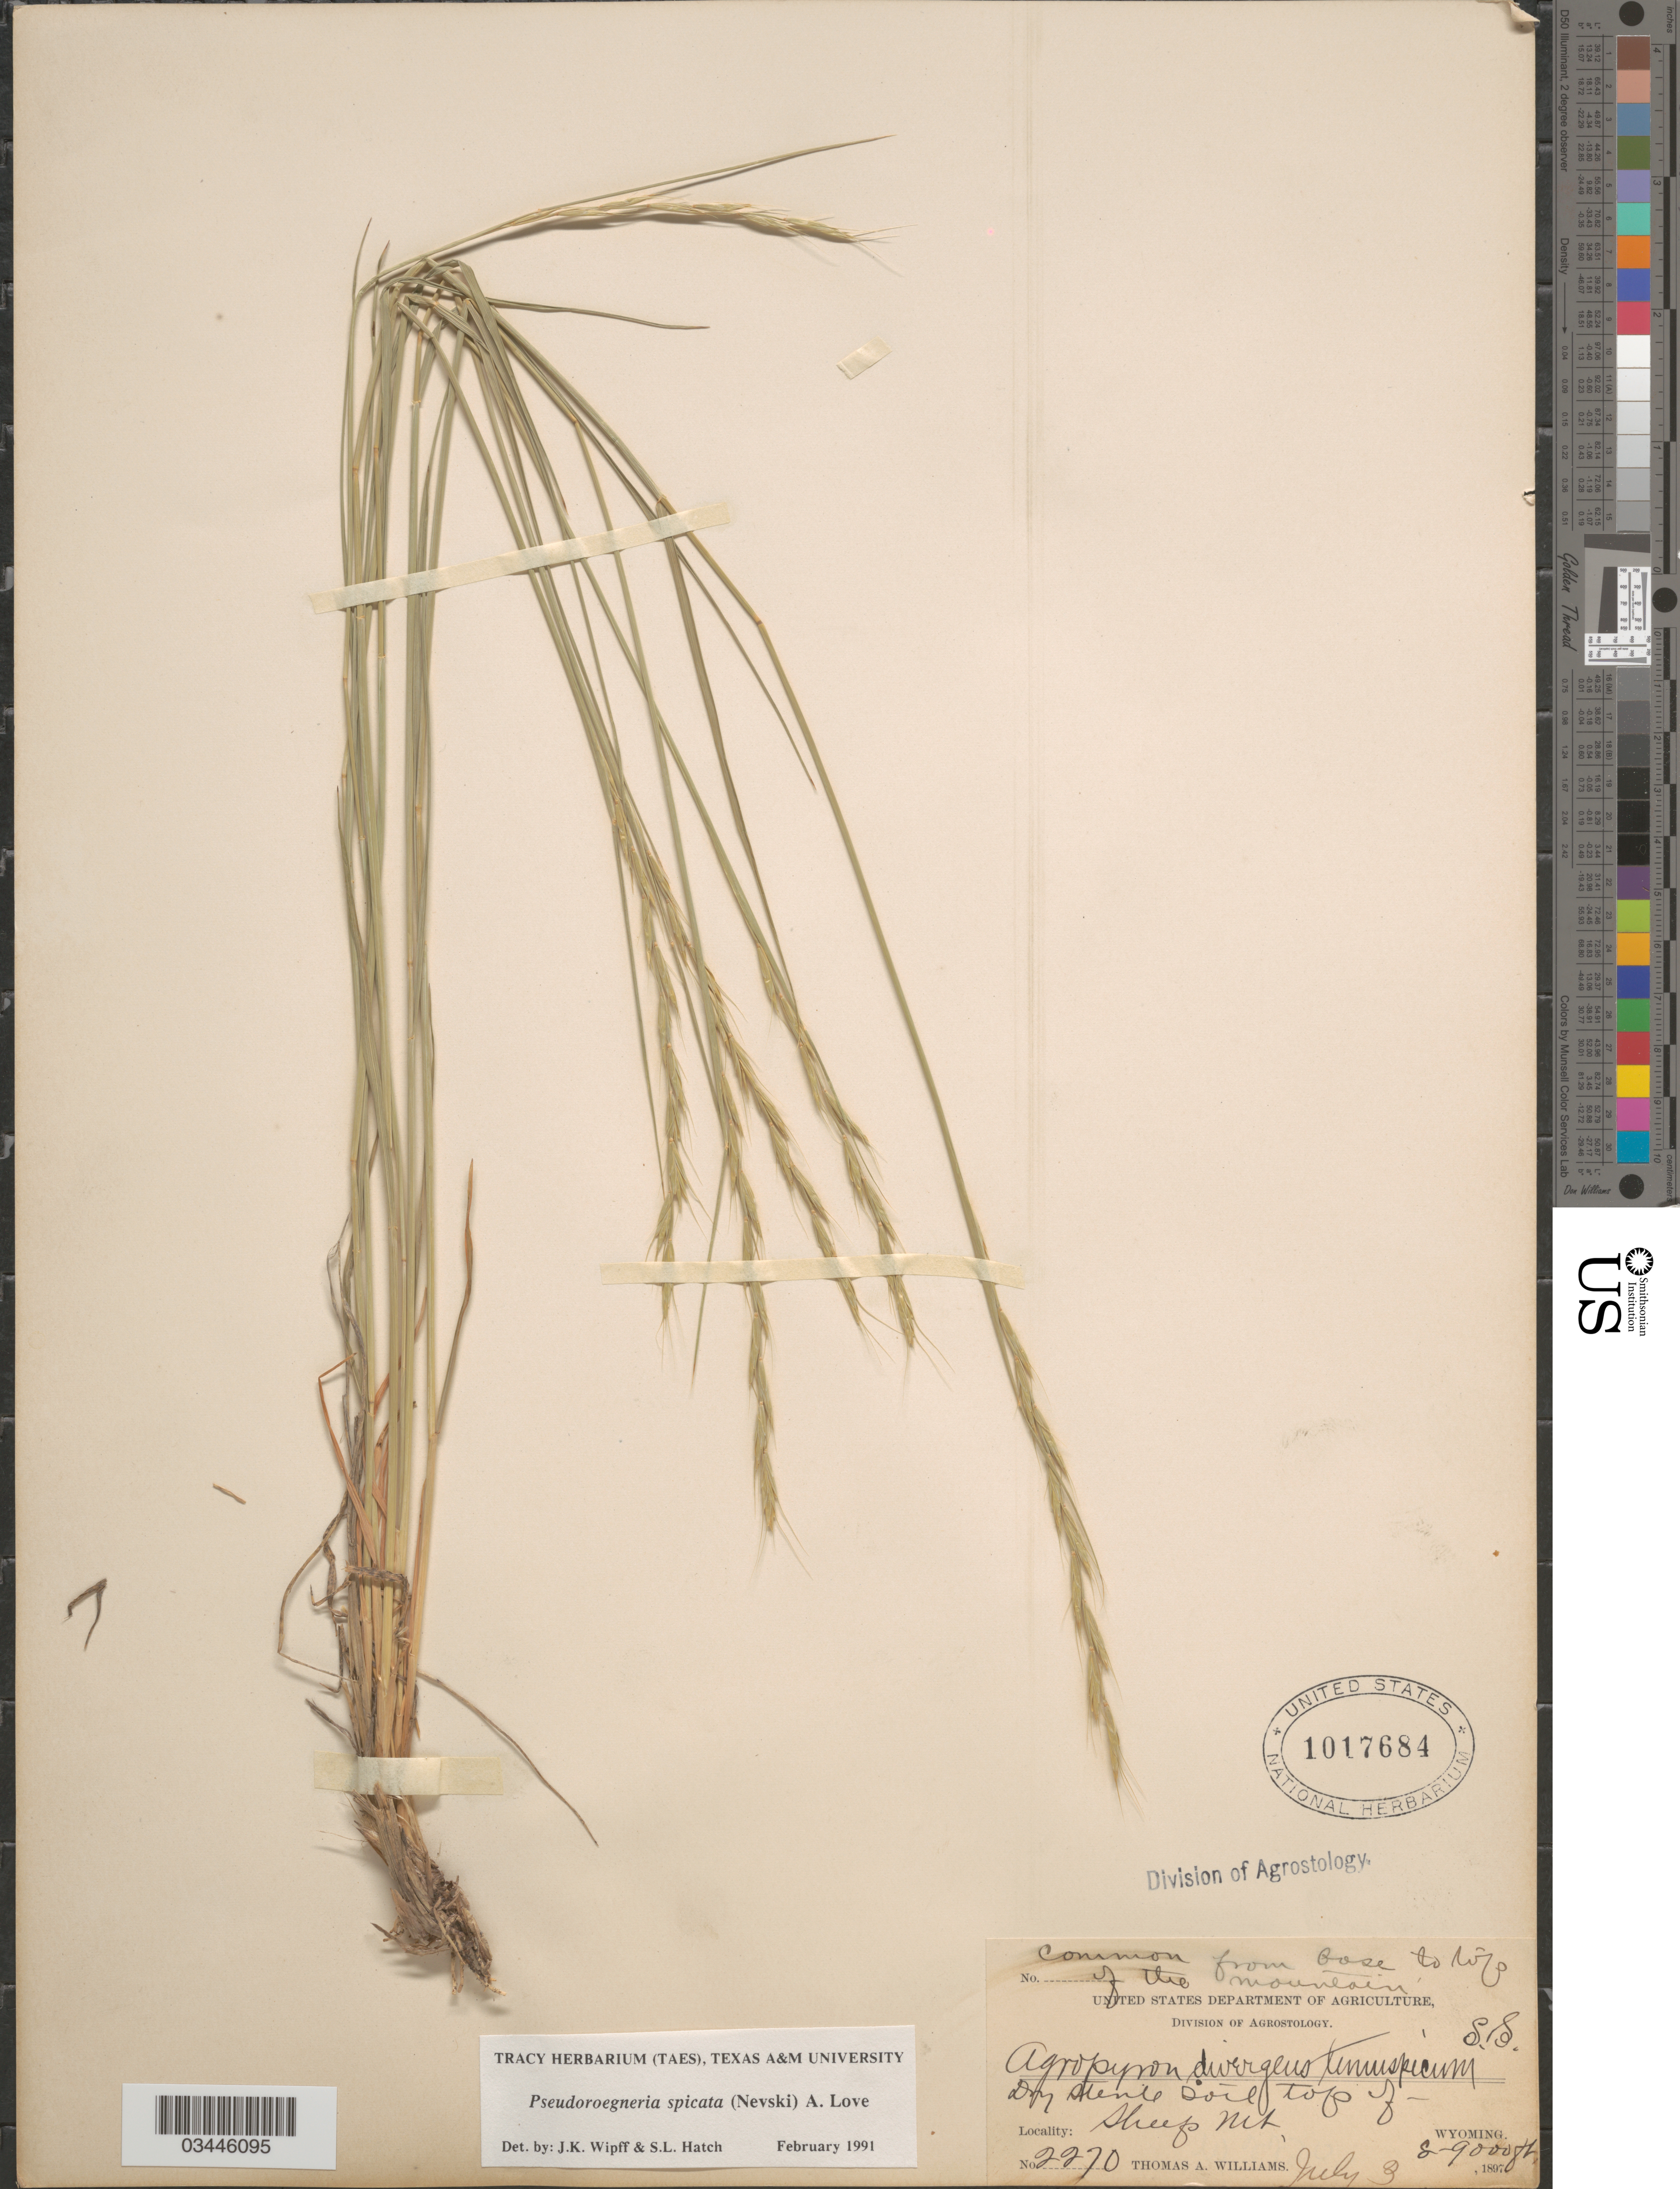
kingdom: Plantae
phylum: Tracheophyta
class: Liliopsida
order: Poales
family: Poaceae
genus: Pseudoroegneria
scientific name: Pseudoroegneria spicata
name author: (Pursh) Á. Löve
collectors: T. A. Williams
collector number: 2270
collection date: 1897-07-03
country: United States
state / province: Wyoming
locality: Dry sterile soil top of Sheep Mt.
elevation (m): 2438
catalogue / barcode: US 1017684